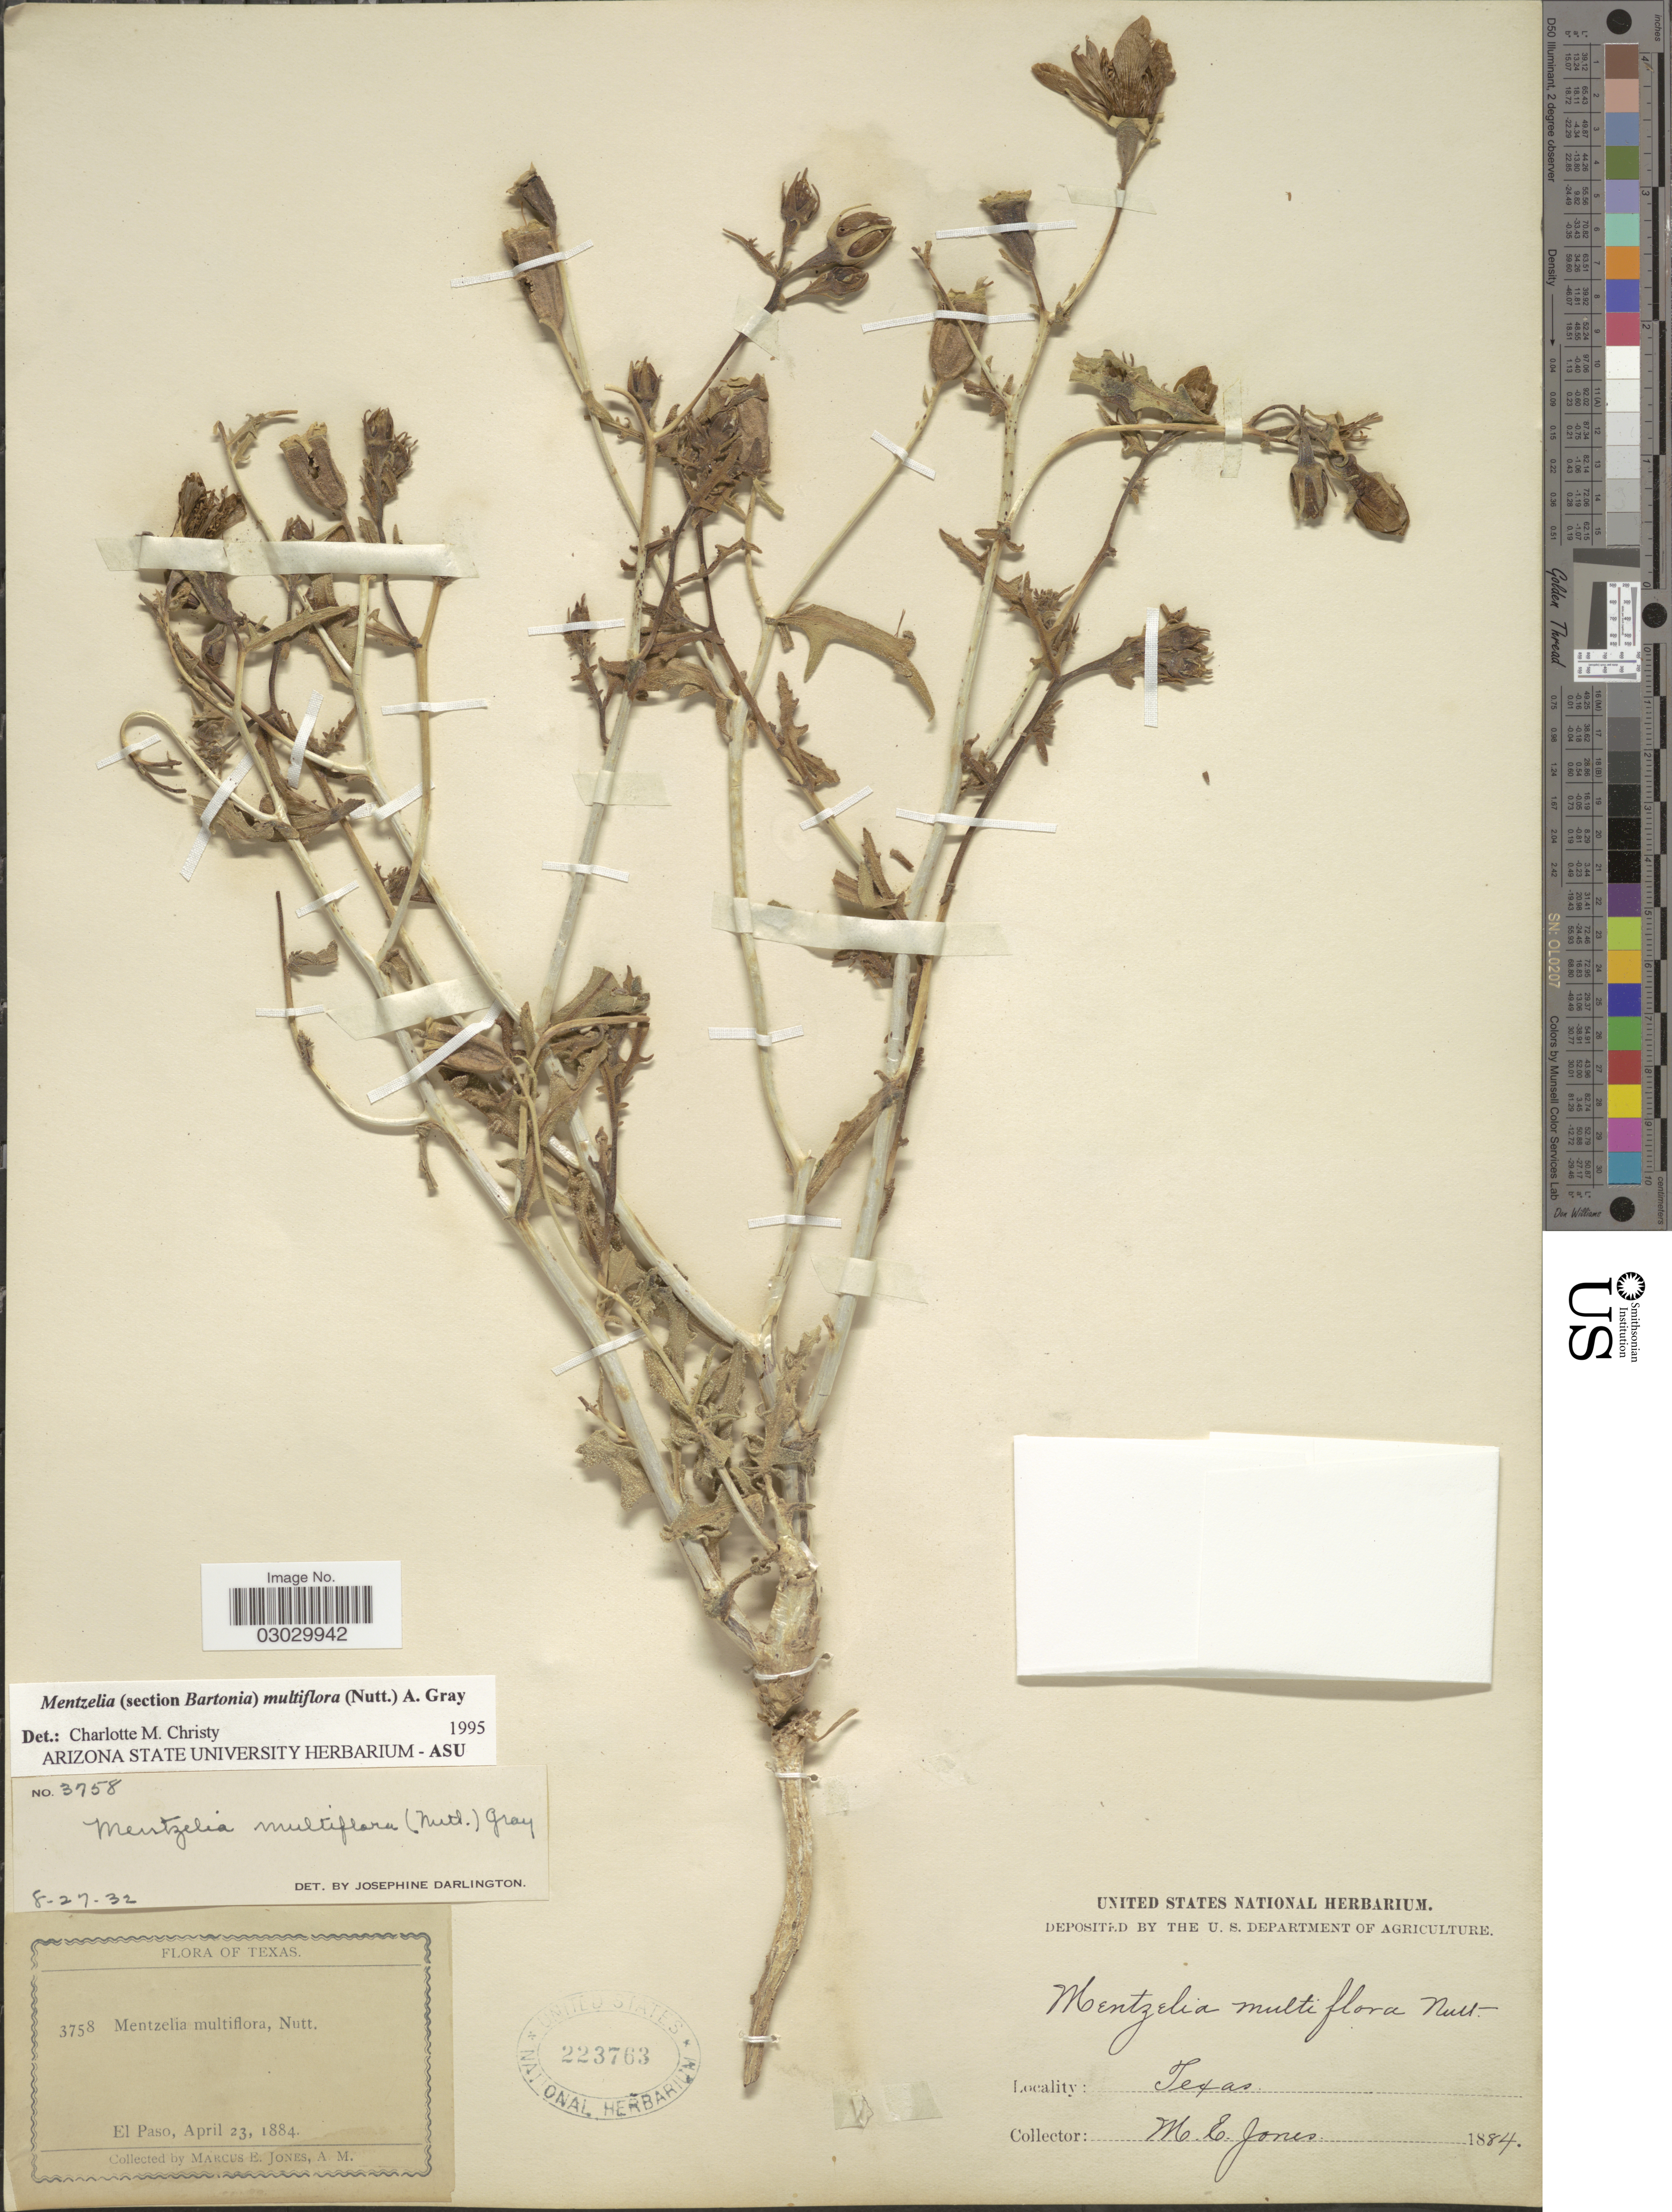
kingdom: Plantae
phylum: Tracheophyta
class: Magnoliopsida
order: Cornales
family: Loasaceae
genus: Mentzelia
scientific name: Mentzelia multiflora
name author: (Nutt.) A. Gray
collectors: M. E. Jones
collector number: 3758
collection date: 1884-04-23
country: United States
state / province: Texas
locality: El Paso.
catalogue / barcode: US 223763